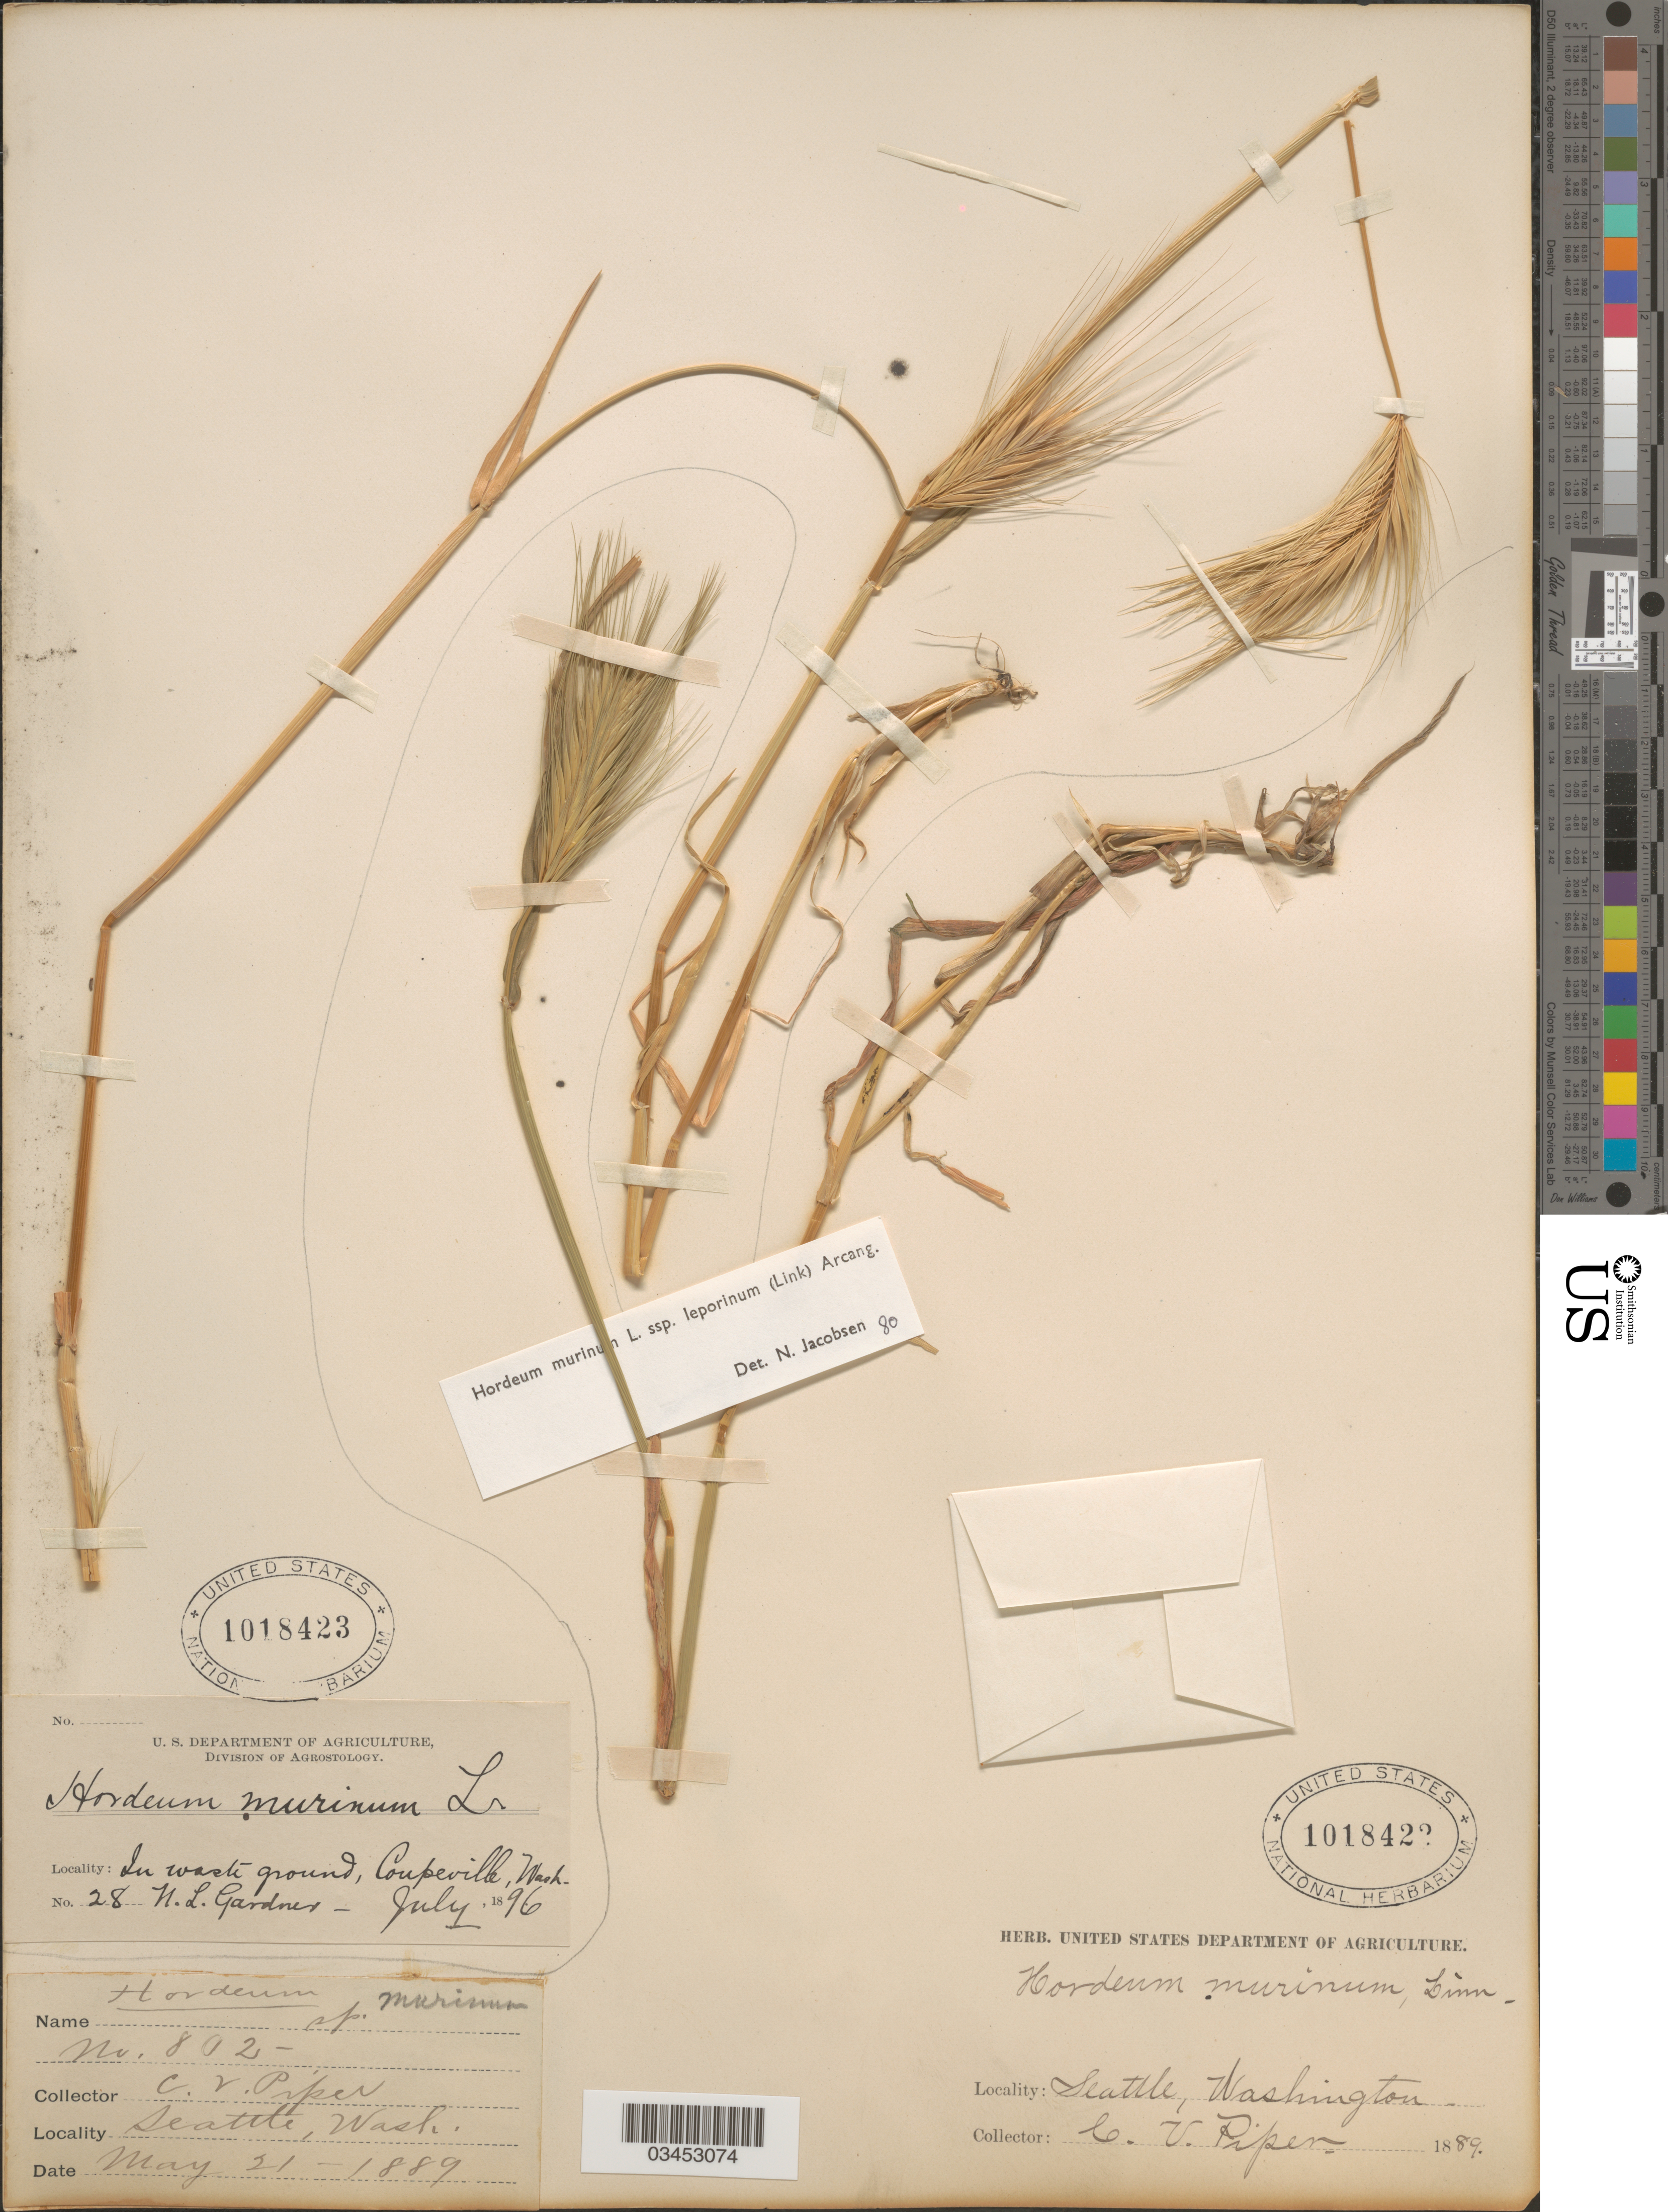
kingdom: Plantae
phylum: Tracheophyta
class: Liliopsida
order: Poales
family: Poaceae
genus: Hordeum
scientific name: Hordeum murinum subsp. leporinum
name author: (Link) Arcang.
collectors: N. Gardner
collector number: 28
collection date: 1896-07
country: United States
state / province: Washington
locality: In waste ground, Coupeville.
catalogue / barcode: US 1018423